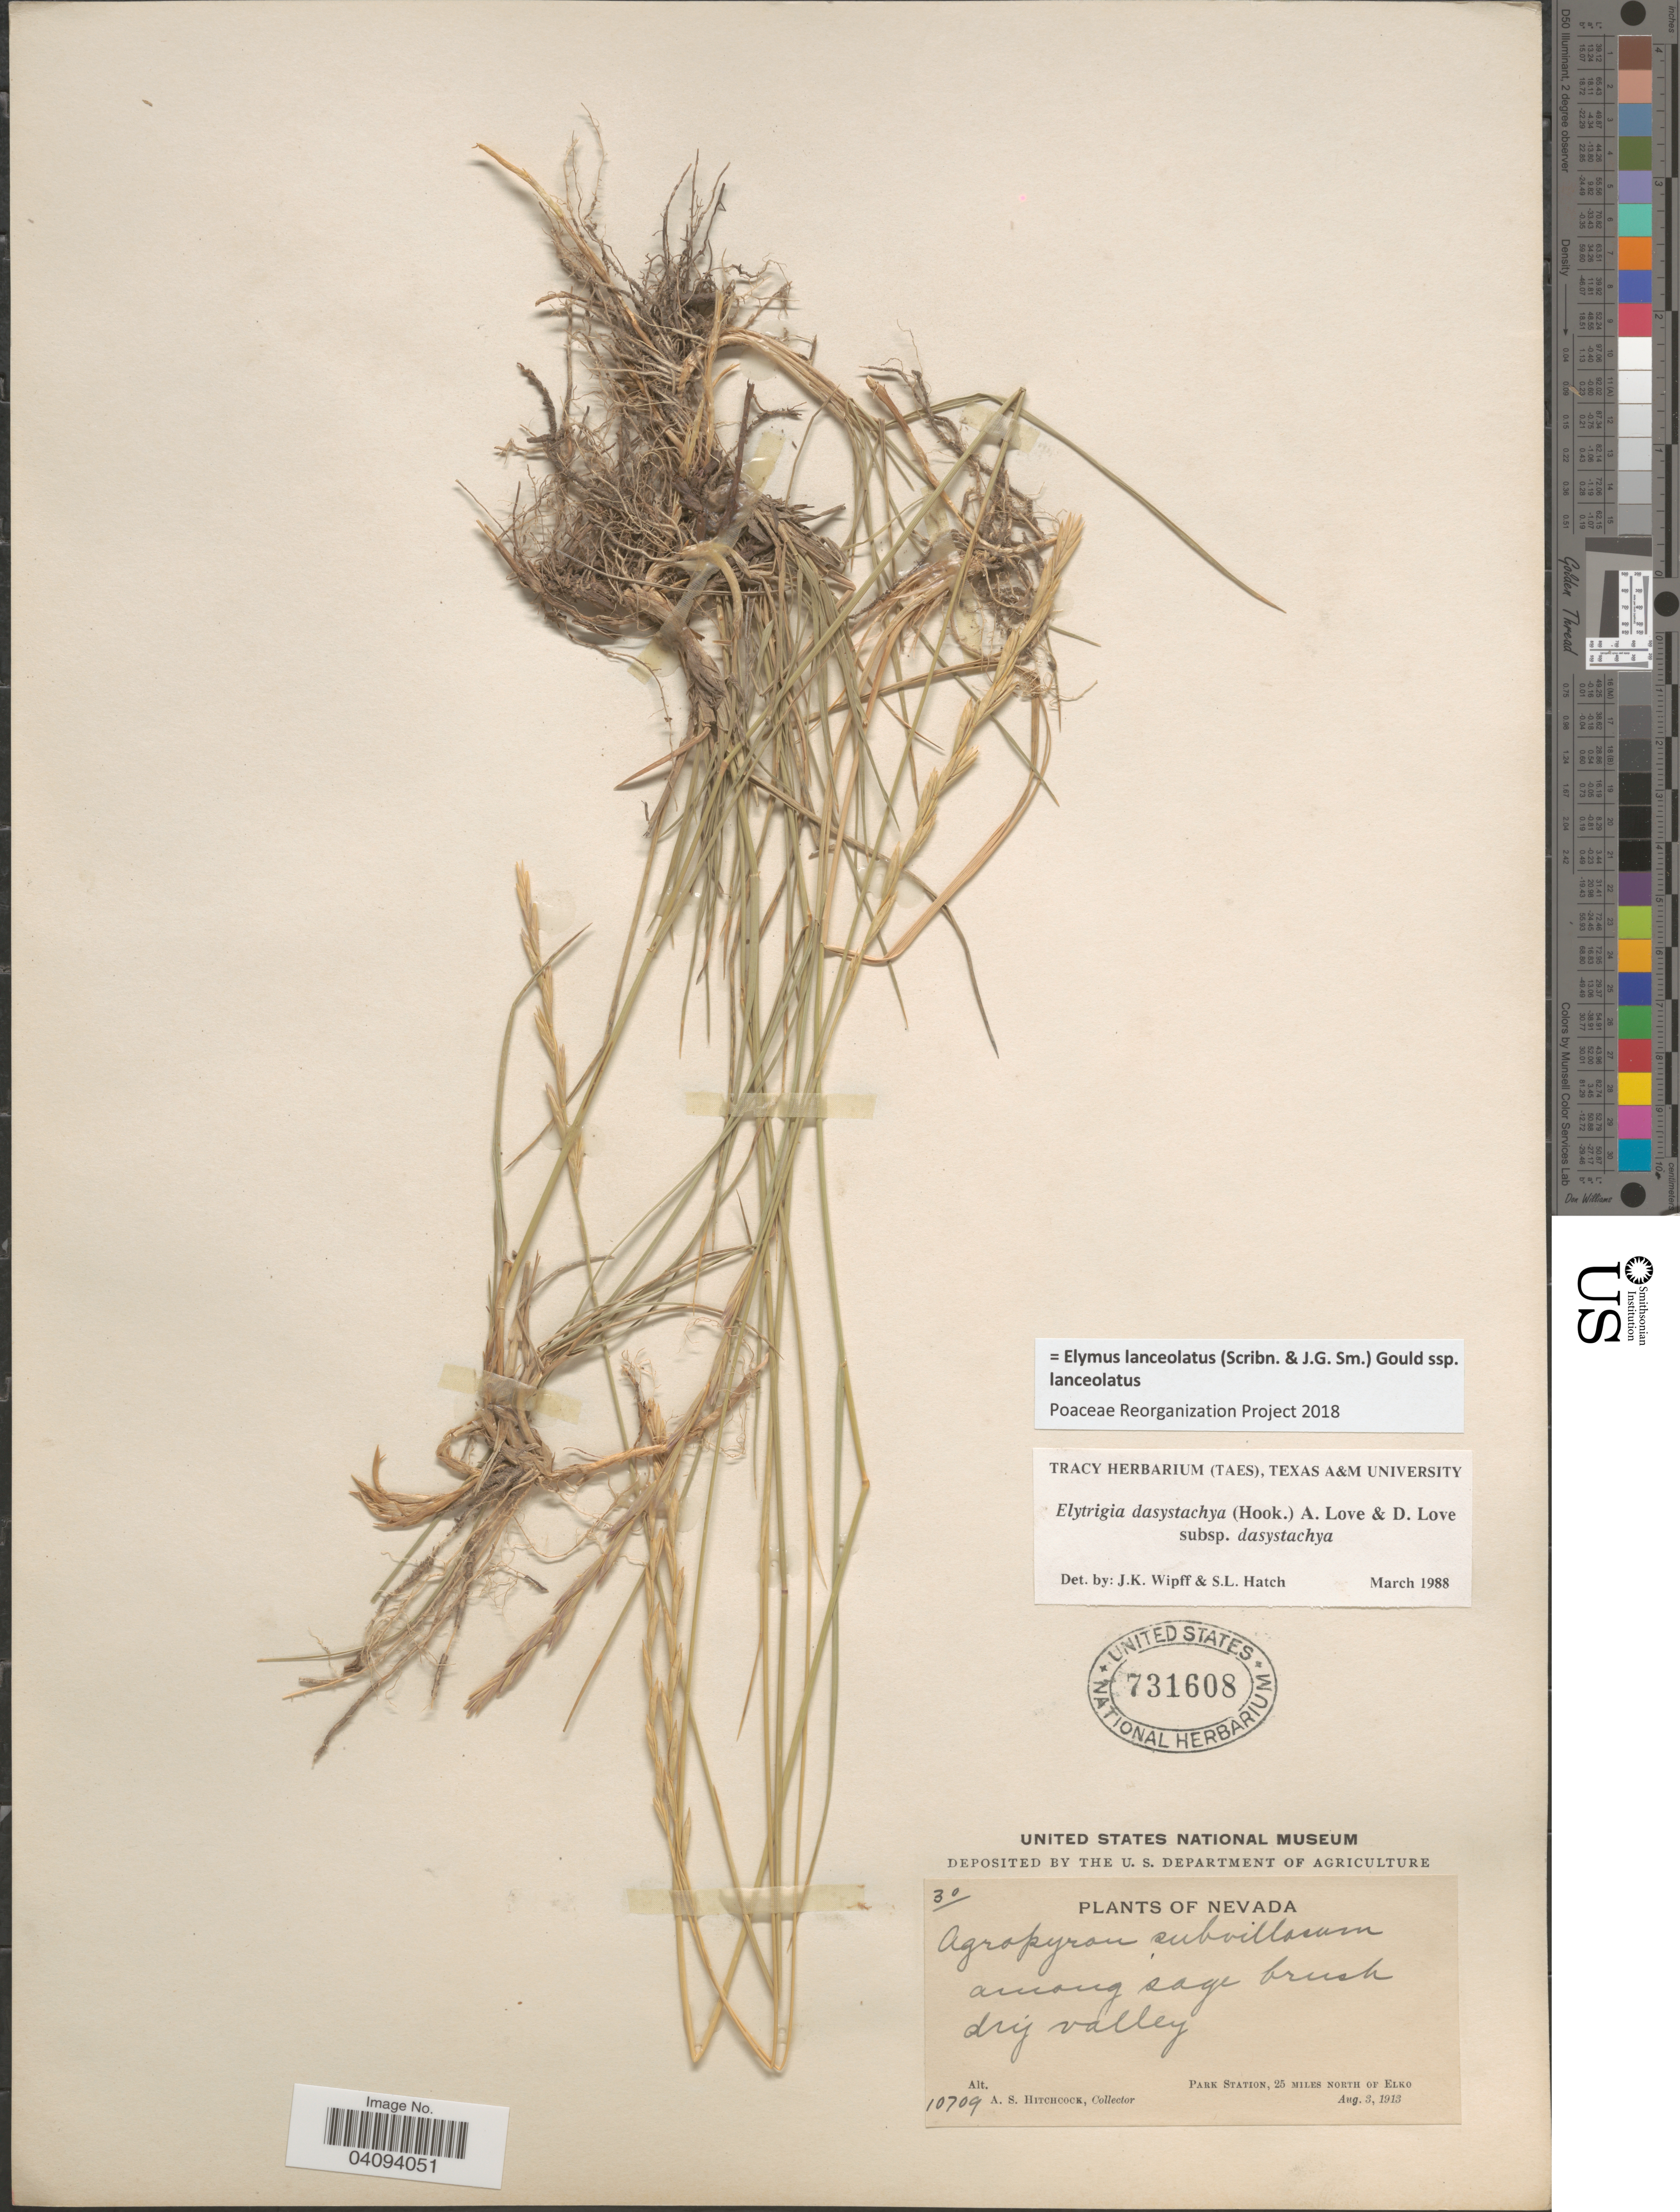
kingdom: Plantae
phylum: Tracheophyta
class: Liliopsida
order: Poales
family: Poaceae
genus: Elymus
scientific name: Elymus lanceolatus subsp. lanceolatus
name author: (Scribn. & J.G. Sm.) Gould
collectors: A. S. Hitchcock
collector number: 10709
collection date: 1913-08-03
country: United States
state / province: Nevada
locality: Park Station, 25 miles North of Elko.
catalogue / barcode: US 731608